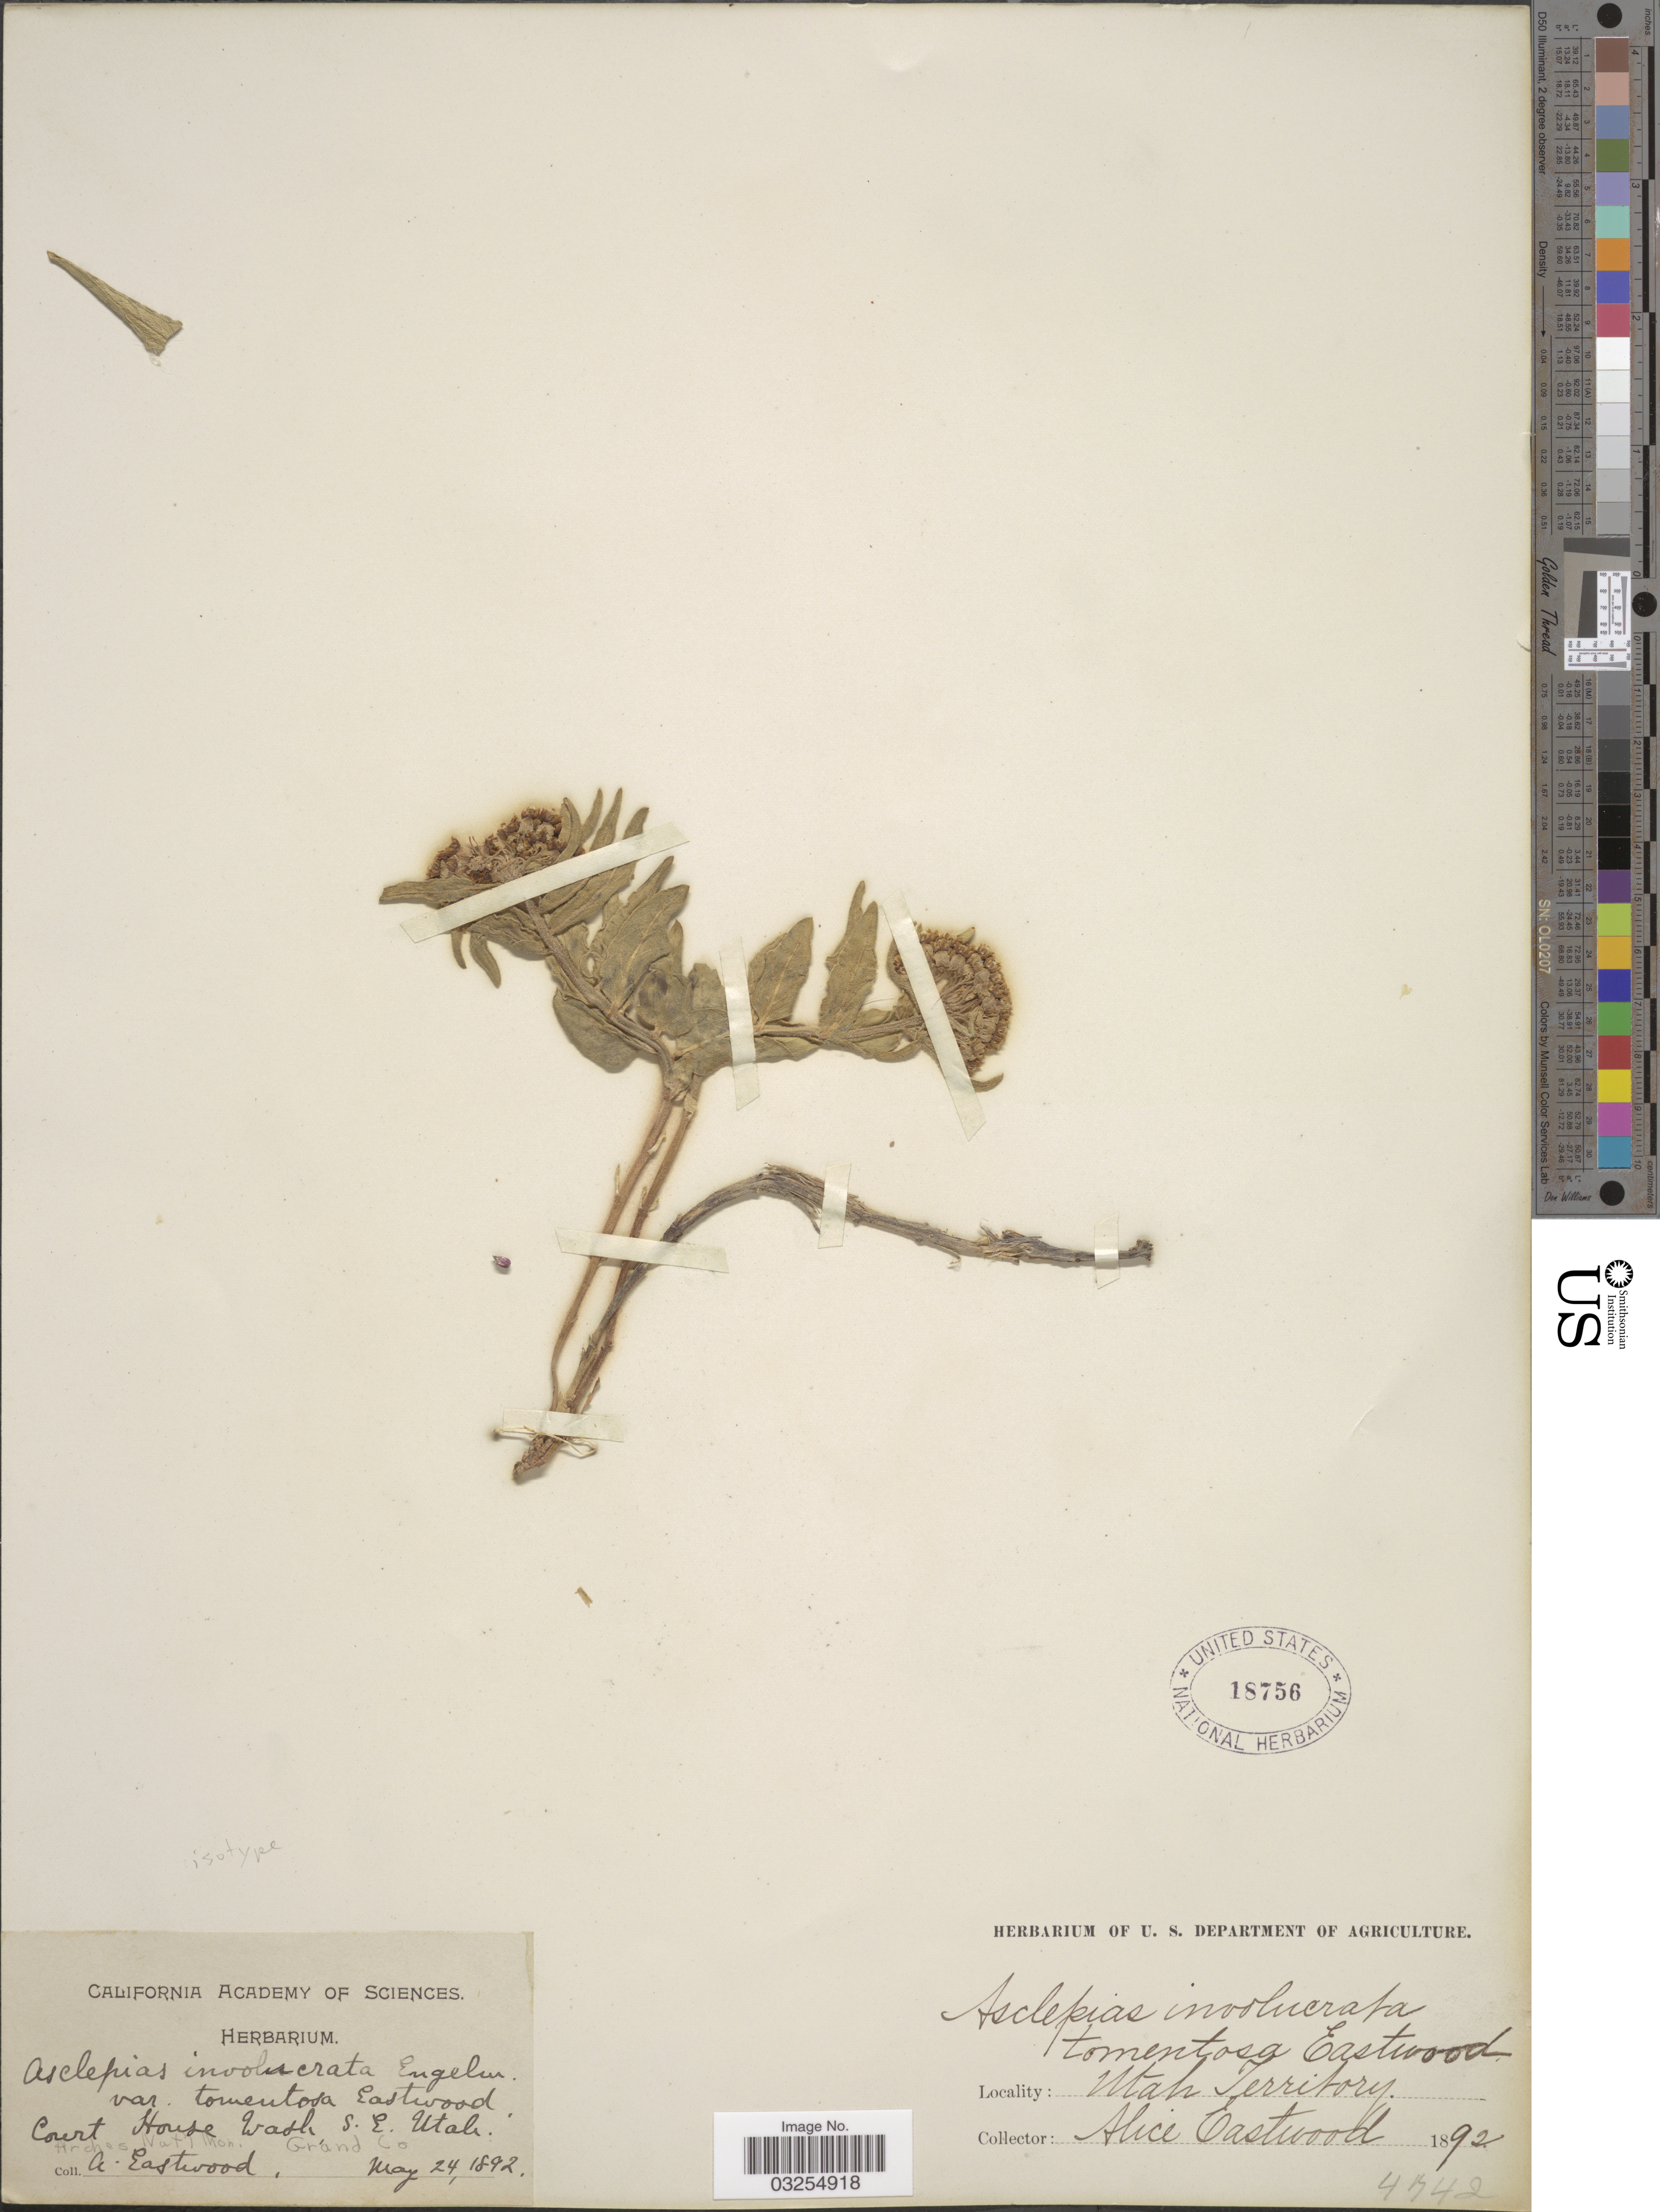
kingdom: Plantae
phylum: Tracheophyta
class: Magnoliopsida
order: Gentianales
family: Apocynaceae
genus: Asclepias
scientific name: Asclepias macrosperma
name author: Eastw. ex Vail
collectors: A. Eastwood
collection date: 1892-05-24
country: United States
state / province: Utah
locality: Courthouse Wash, S.E. Utah. Arches Nat'l Thon. Grand Co. Utah Territory.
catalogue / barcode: US 18756